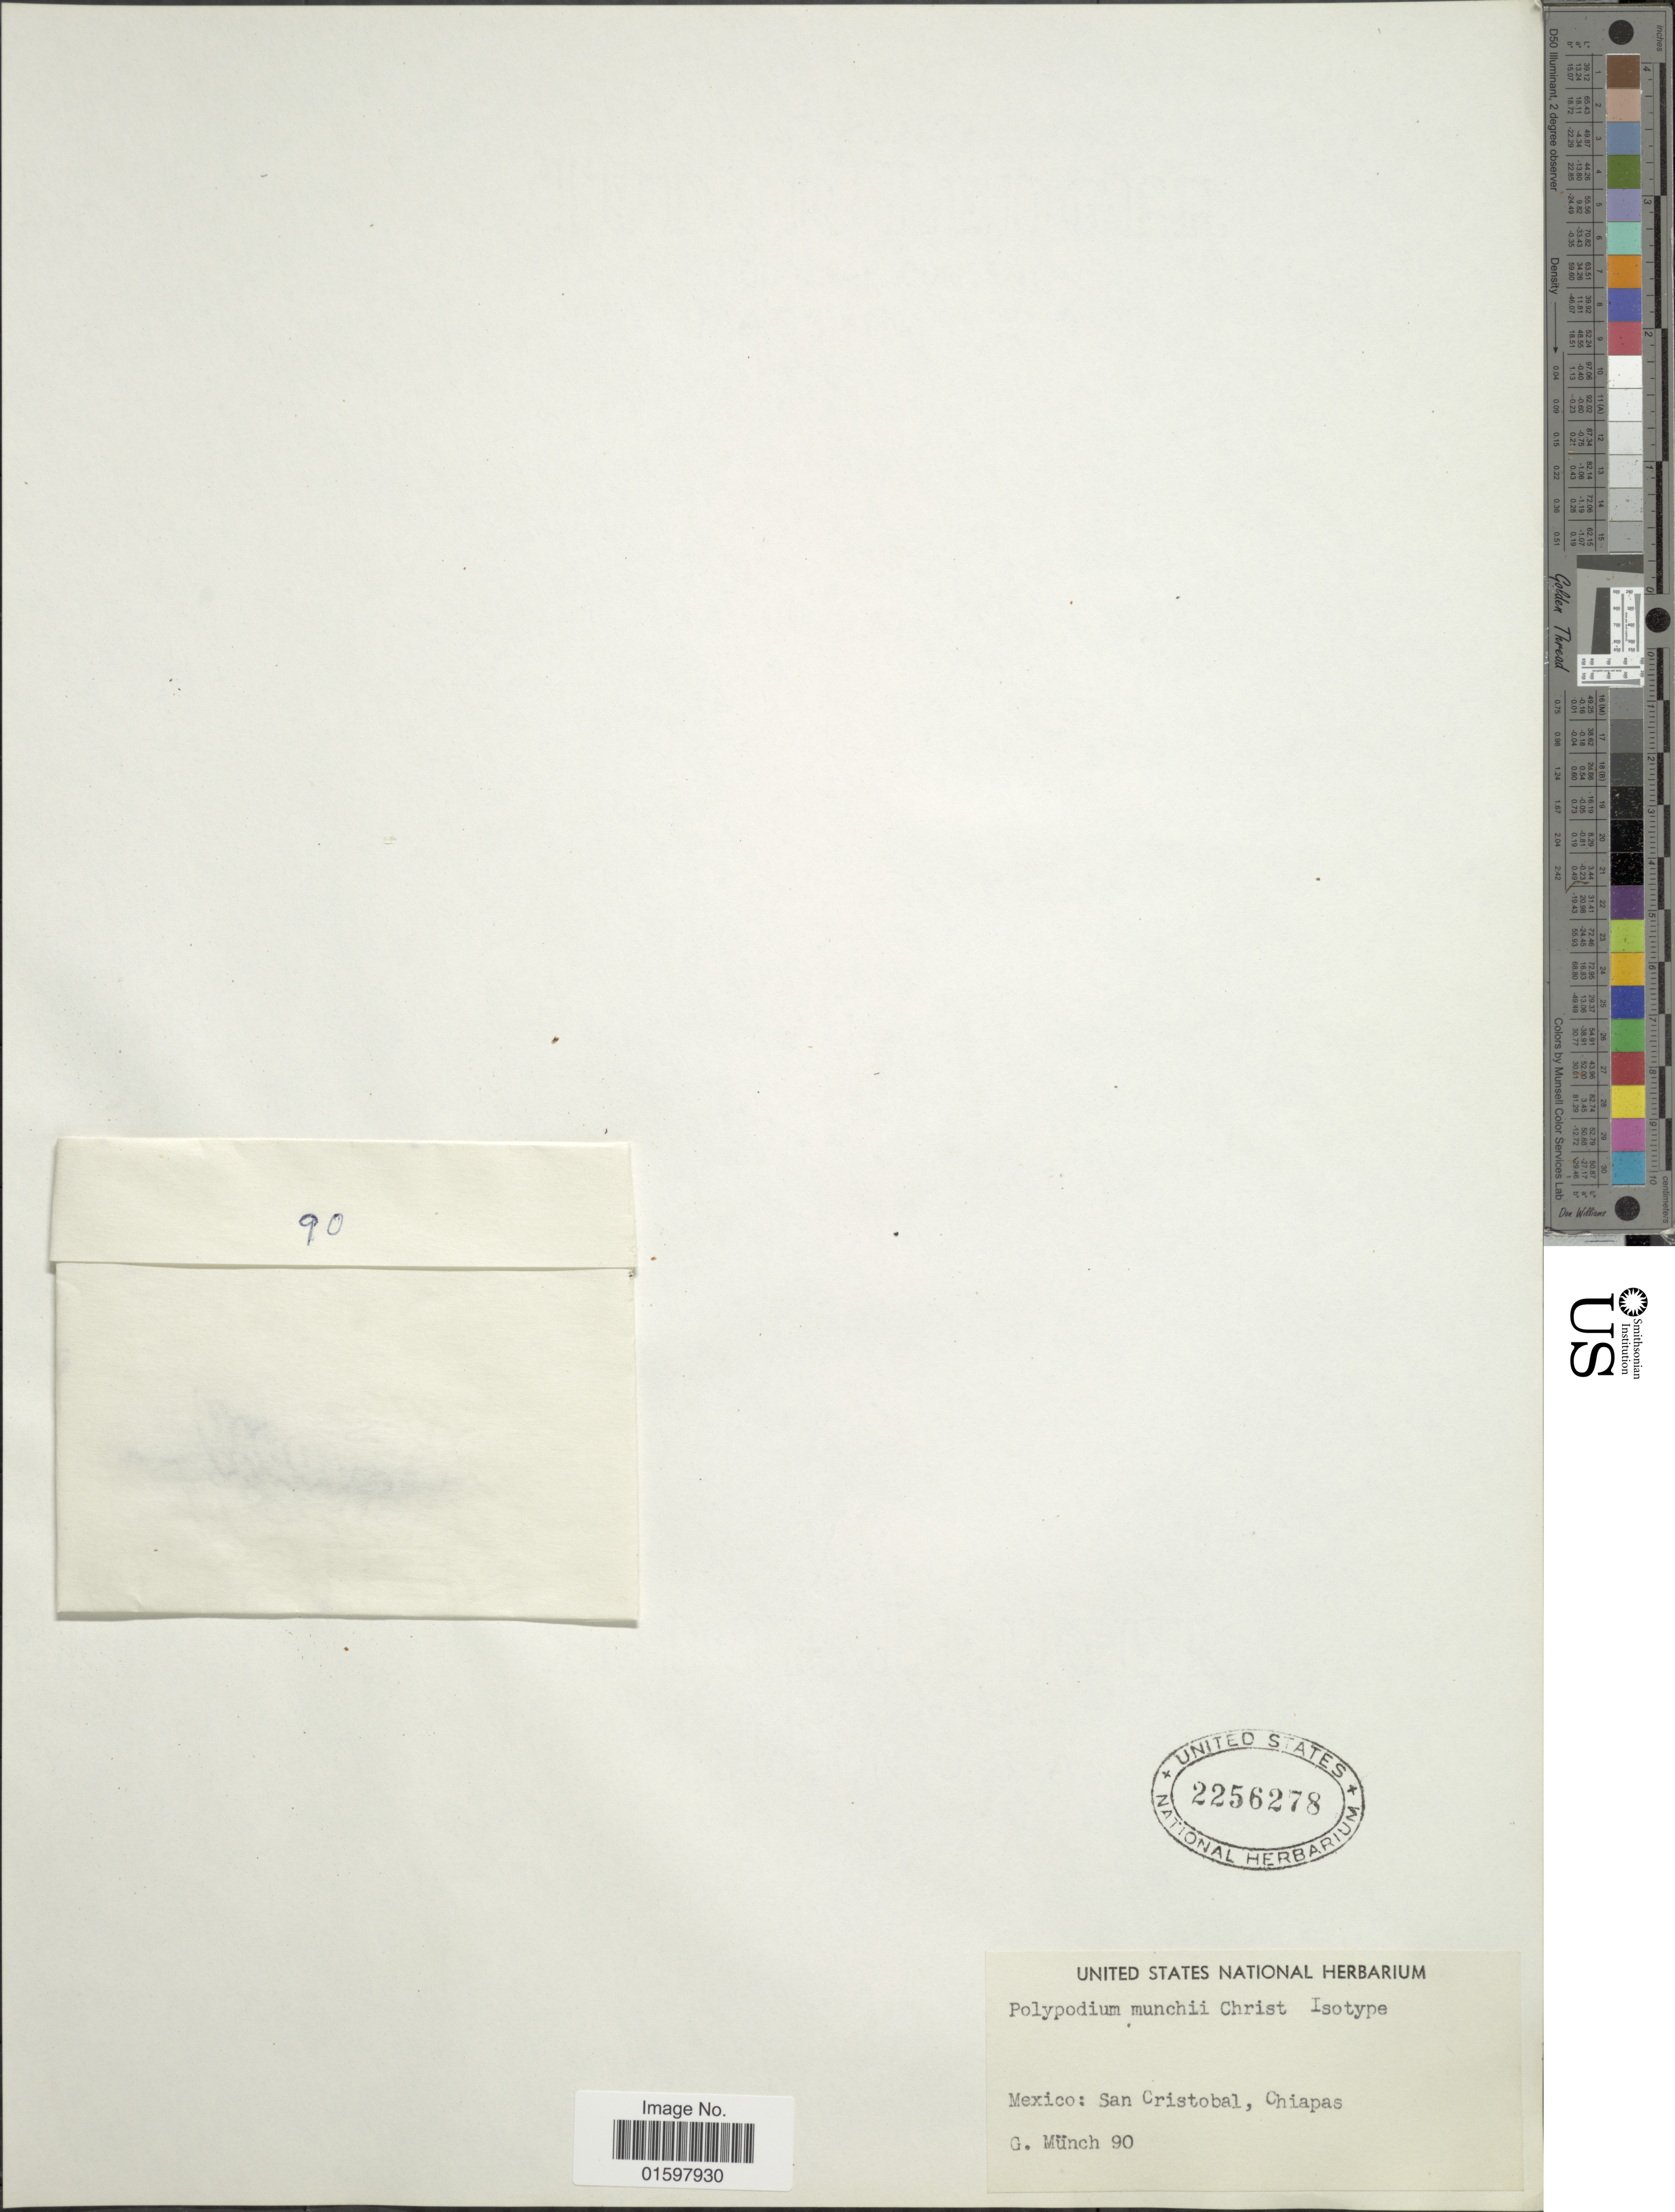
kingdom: Plantae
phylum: Tracheophyta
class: Polypodiopsida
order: Polypodiales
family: Polypodiaceae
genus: Pleopeltis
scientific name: Pleopeltis muenchii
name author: (Christ) A.R. Sm.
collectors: G. Munch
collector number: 90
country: Mexico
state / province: Chiapas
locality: San Cristobal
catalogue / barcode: US 2256278